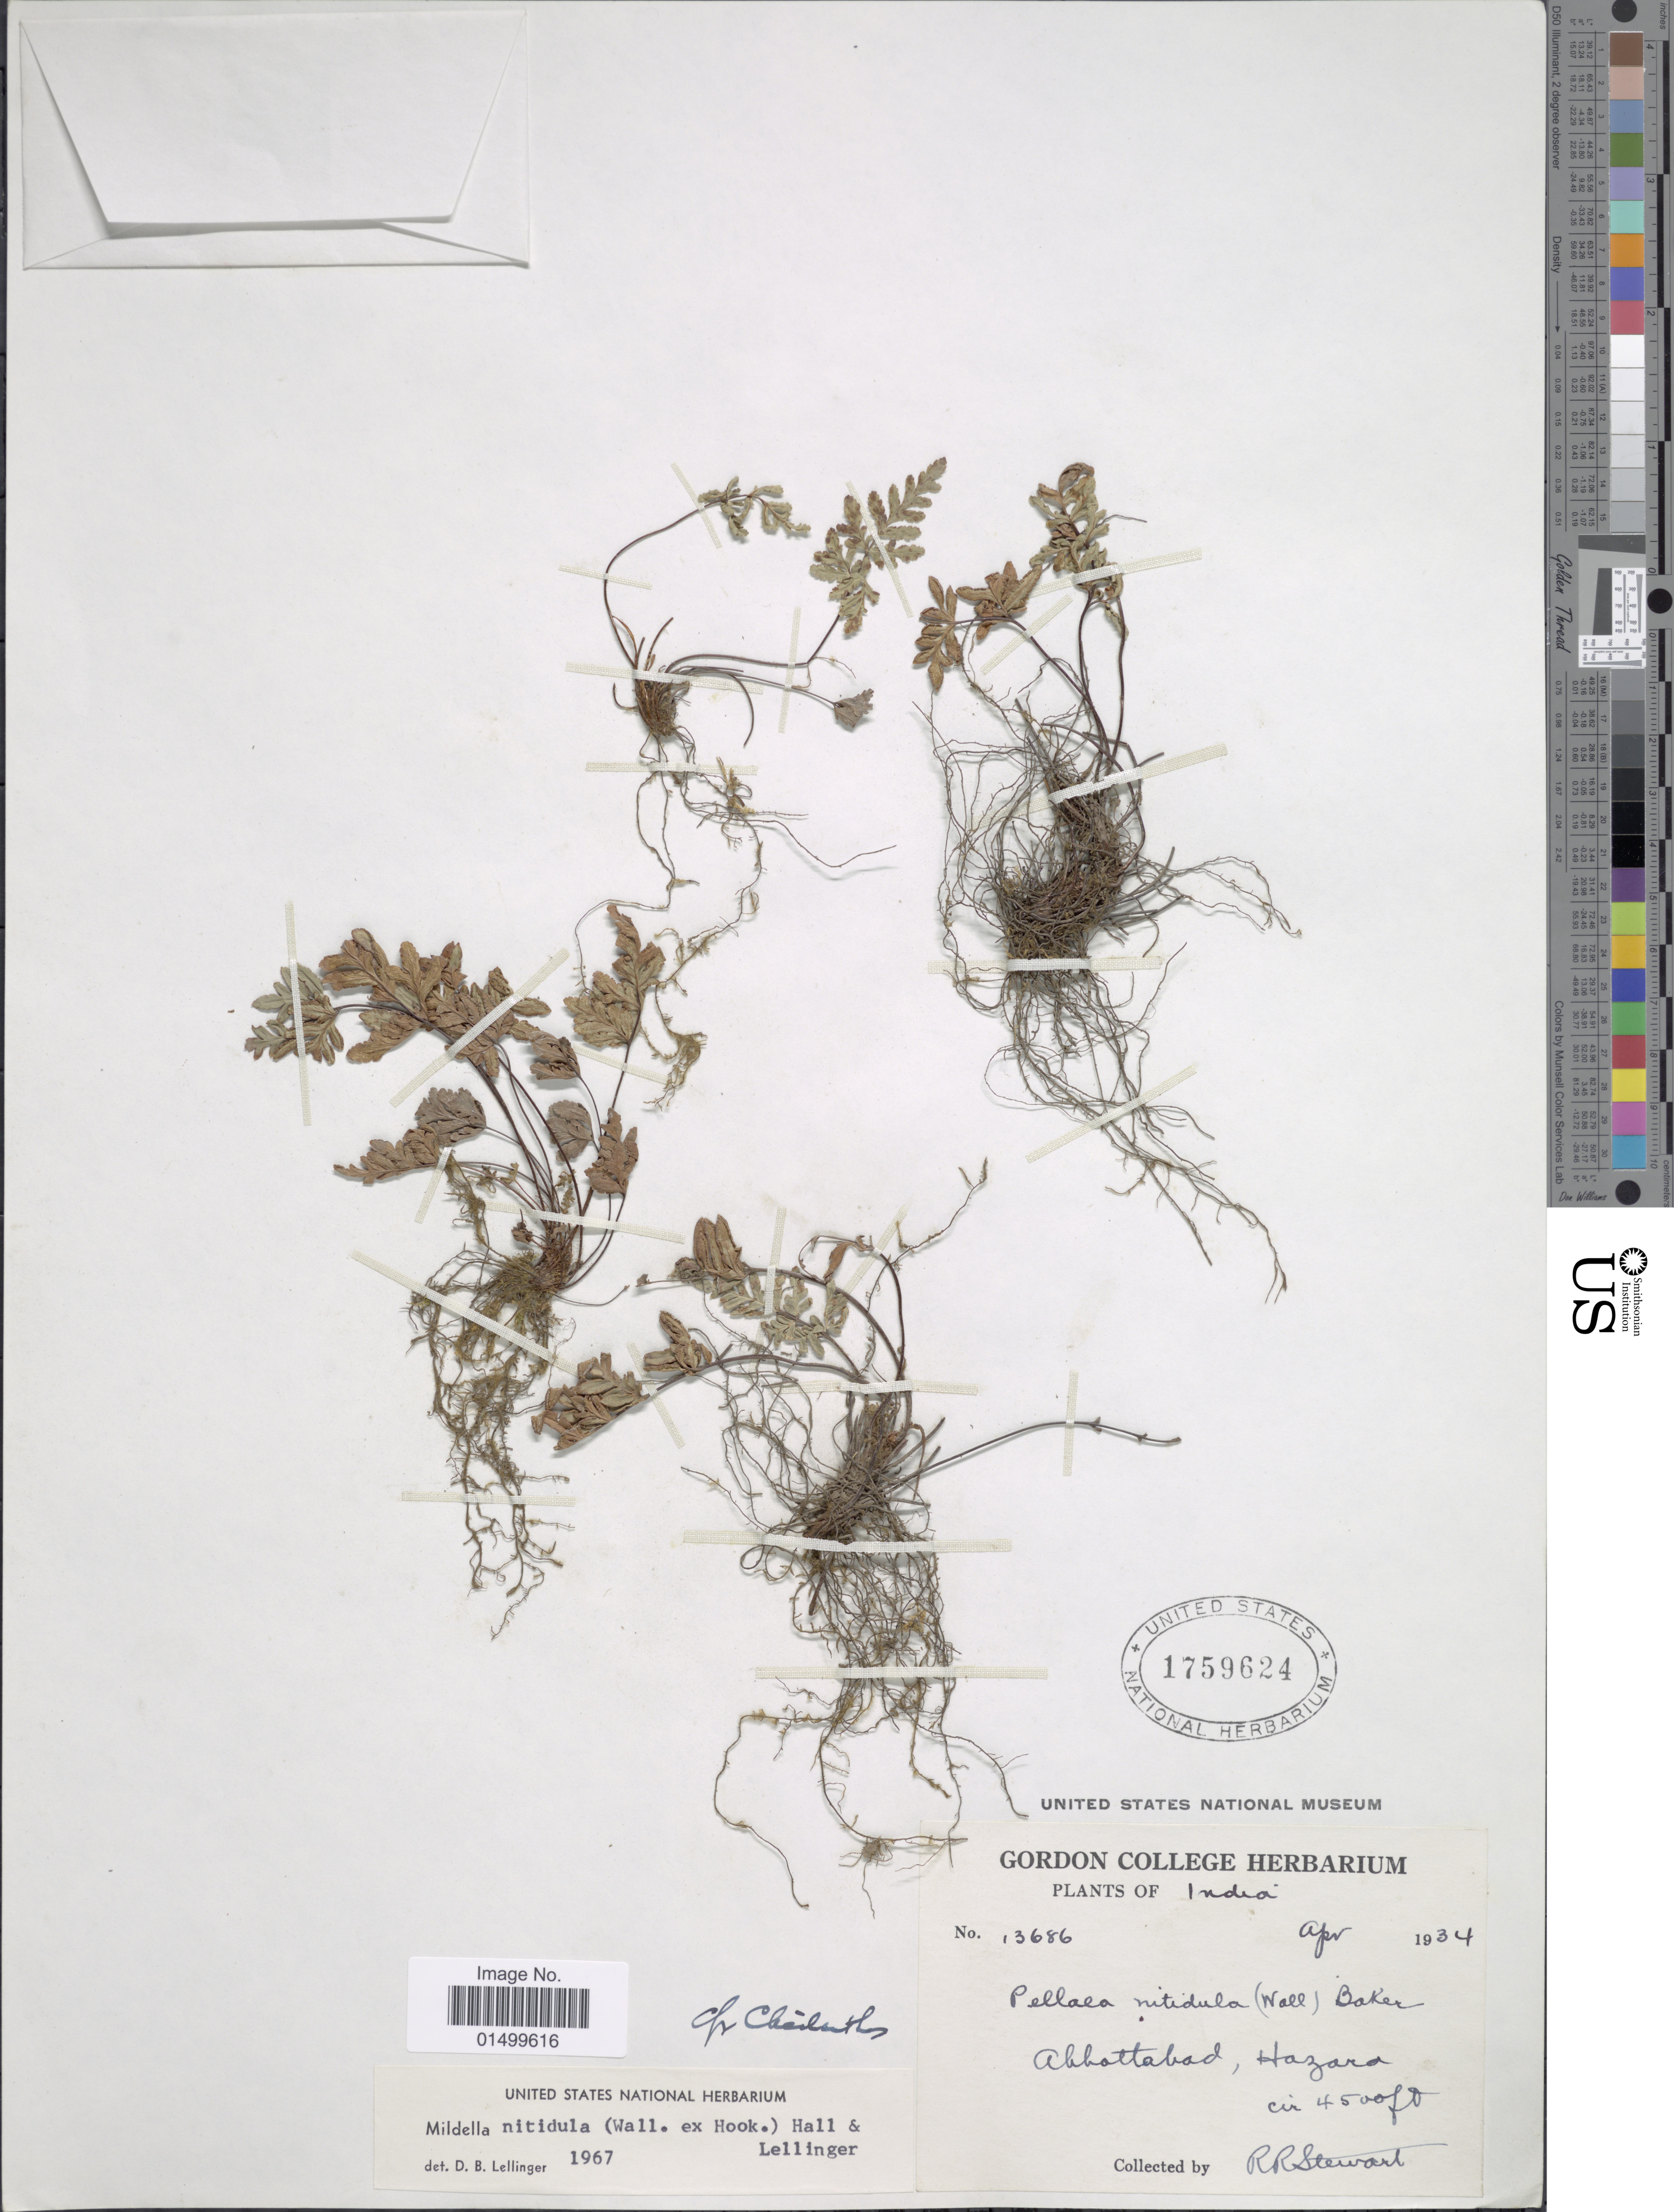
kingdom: Plantae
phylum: Tracheophyta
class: Polypodiopsida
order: Polypodiales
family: Pteridaceae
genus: Cheilanthes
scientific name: Cheilanthes nitidula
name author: Wall. ex Hook.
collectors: R. R. Stewart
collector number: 13686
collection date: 1934-04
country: Pakistan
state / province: Khyber Pakhtunkhwa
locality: Abbottabad, Hazara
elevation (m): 1372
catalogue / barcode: US 1759624